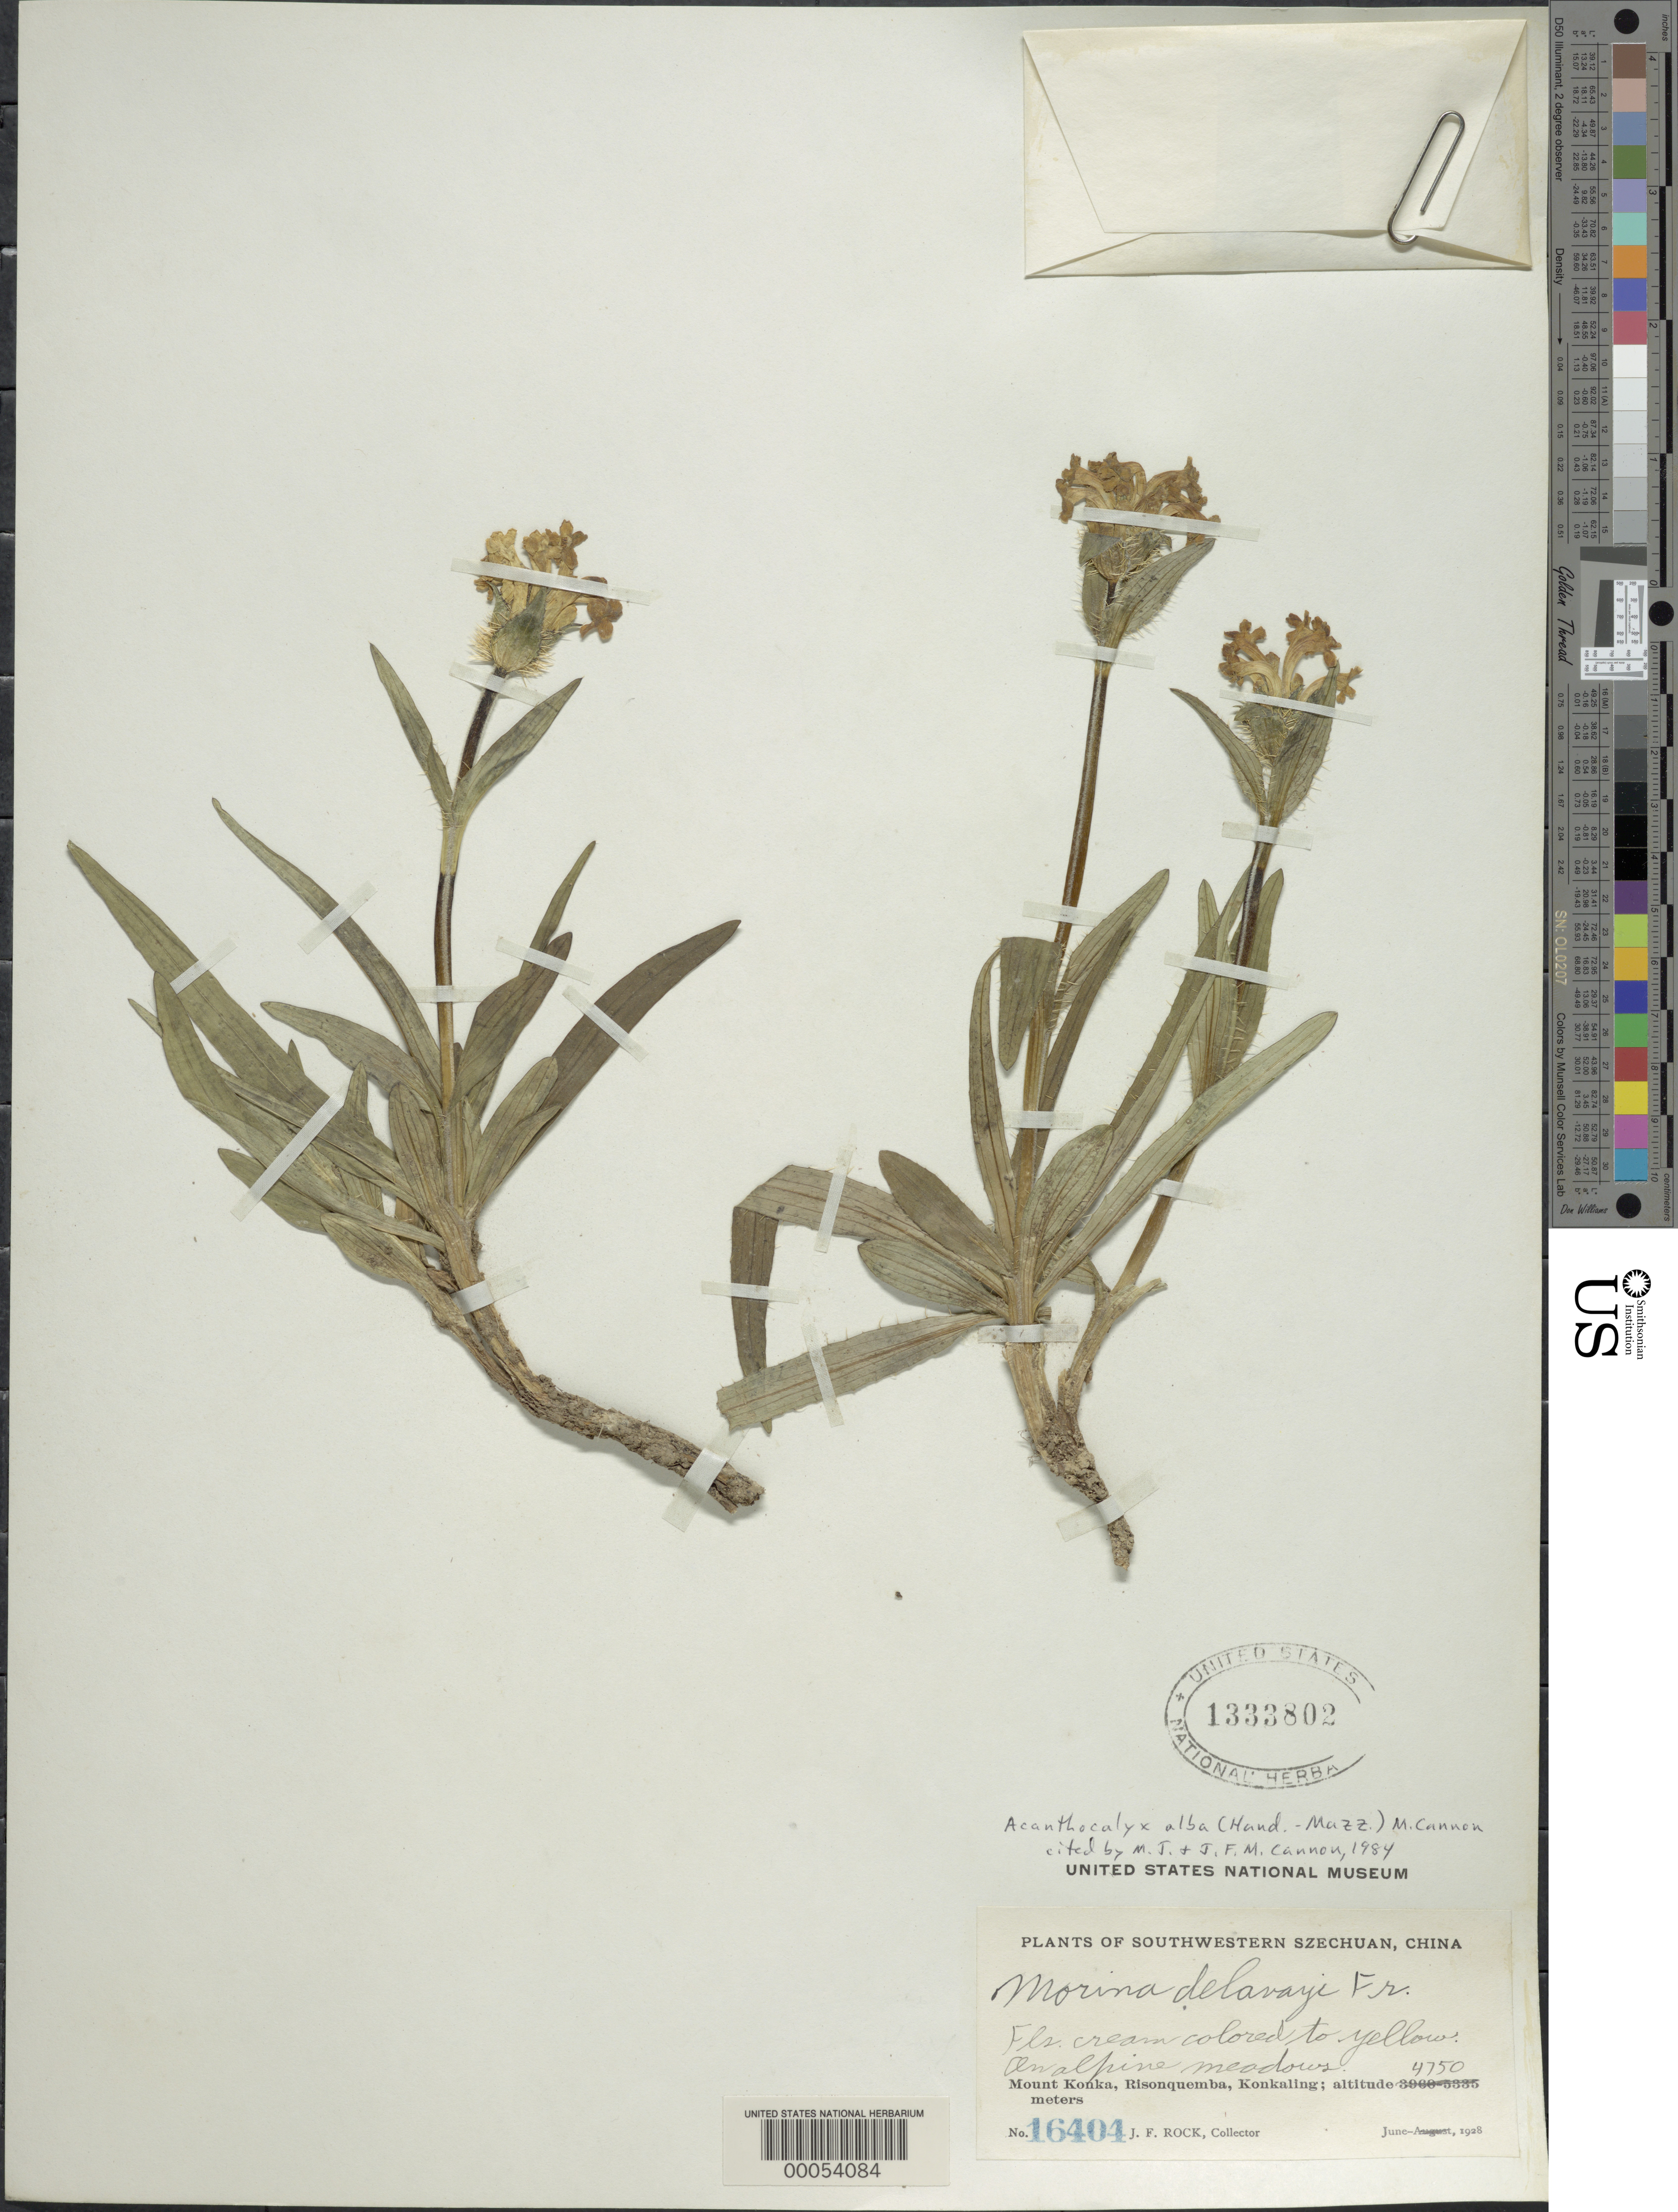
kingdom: Plantae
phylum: Tracheophyta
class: Magnoliopsida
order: Dipsacales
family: Caprifoliaceae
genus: Acanthocalyx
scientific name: Acanthocalyx alba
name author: (Hand.-Mazz.) M.J. Cannon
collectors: J. F. Rock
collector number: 16404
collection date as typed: Jun 1928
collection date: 1928-06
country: China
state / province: Sichuan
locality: Mount Konka, Risonquemba, Konkaling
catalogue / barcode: US 1333802